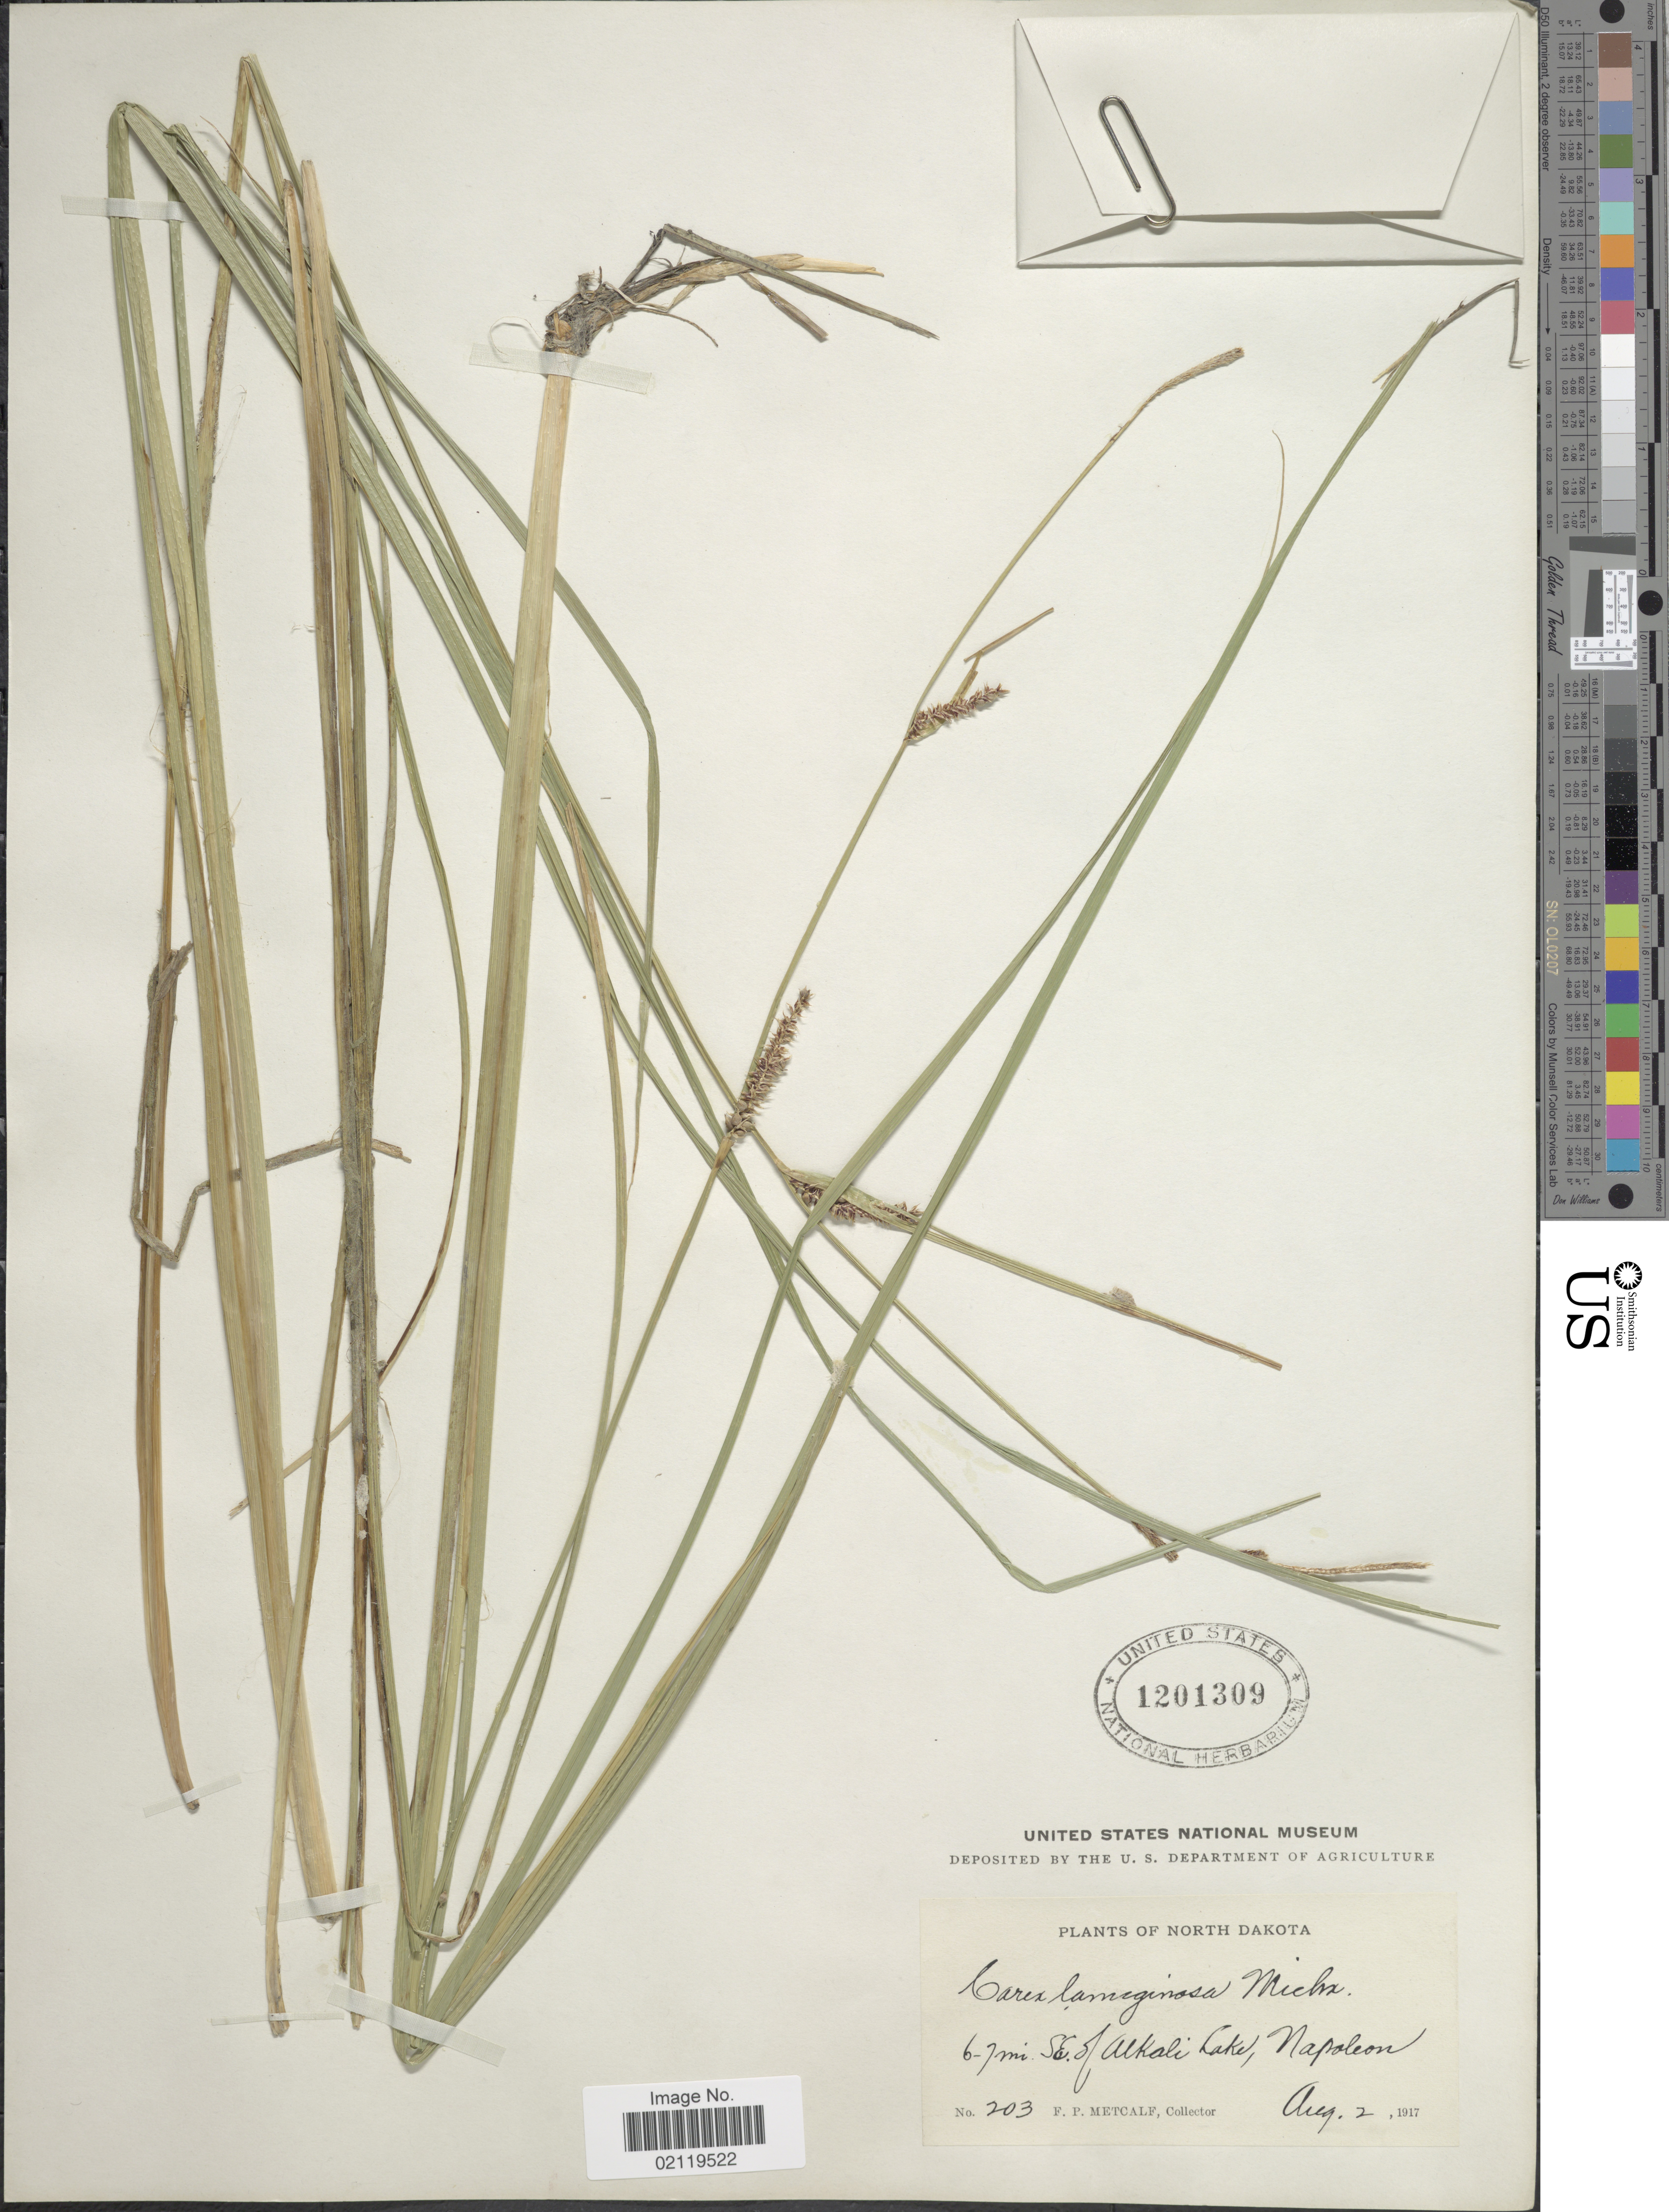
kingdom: Plantae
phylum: Tracheophyta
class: Liliopsida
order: Poales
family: Cyperaceae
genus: Carex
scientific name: Carex pellita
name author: Muhl. ex Willd.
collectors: F. Metcalf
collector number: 203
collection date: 1917-08-02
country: United States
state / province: North Dakota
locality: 6-7 mi. SE of Alkali Lake, Napoleon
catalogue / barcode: US 1201309